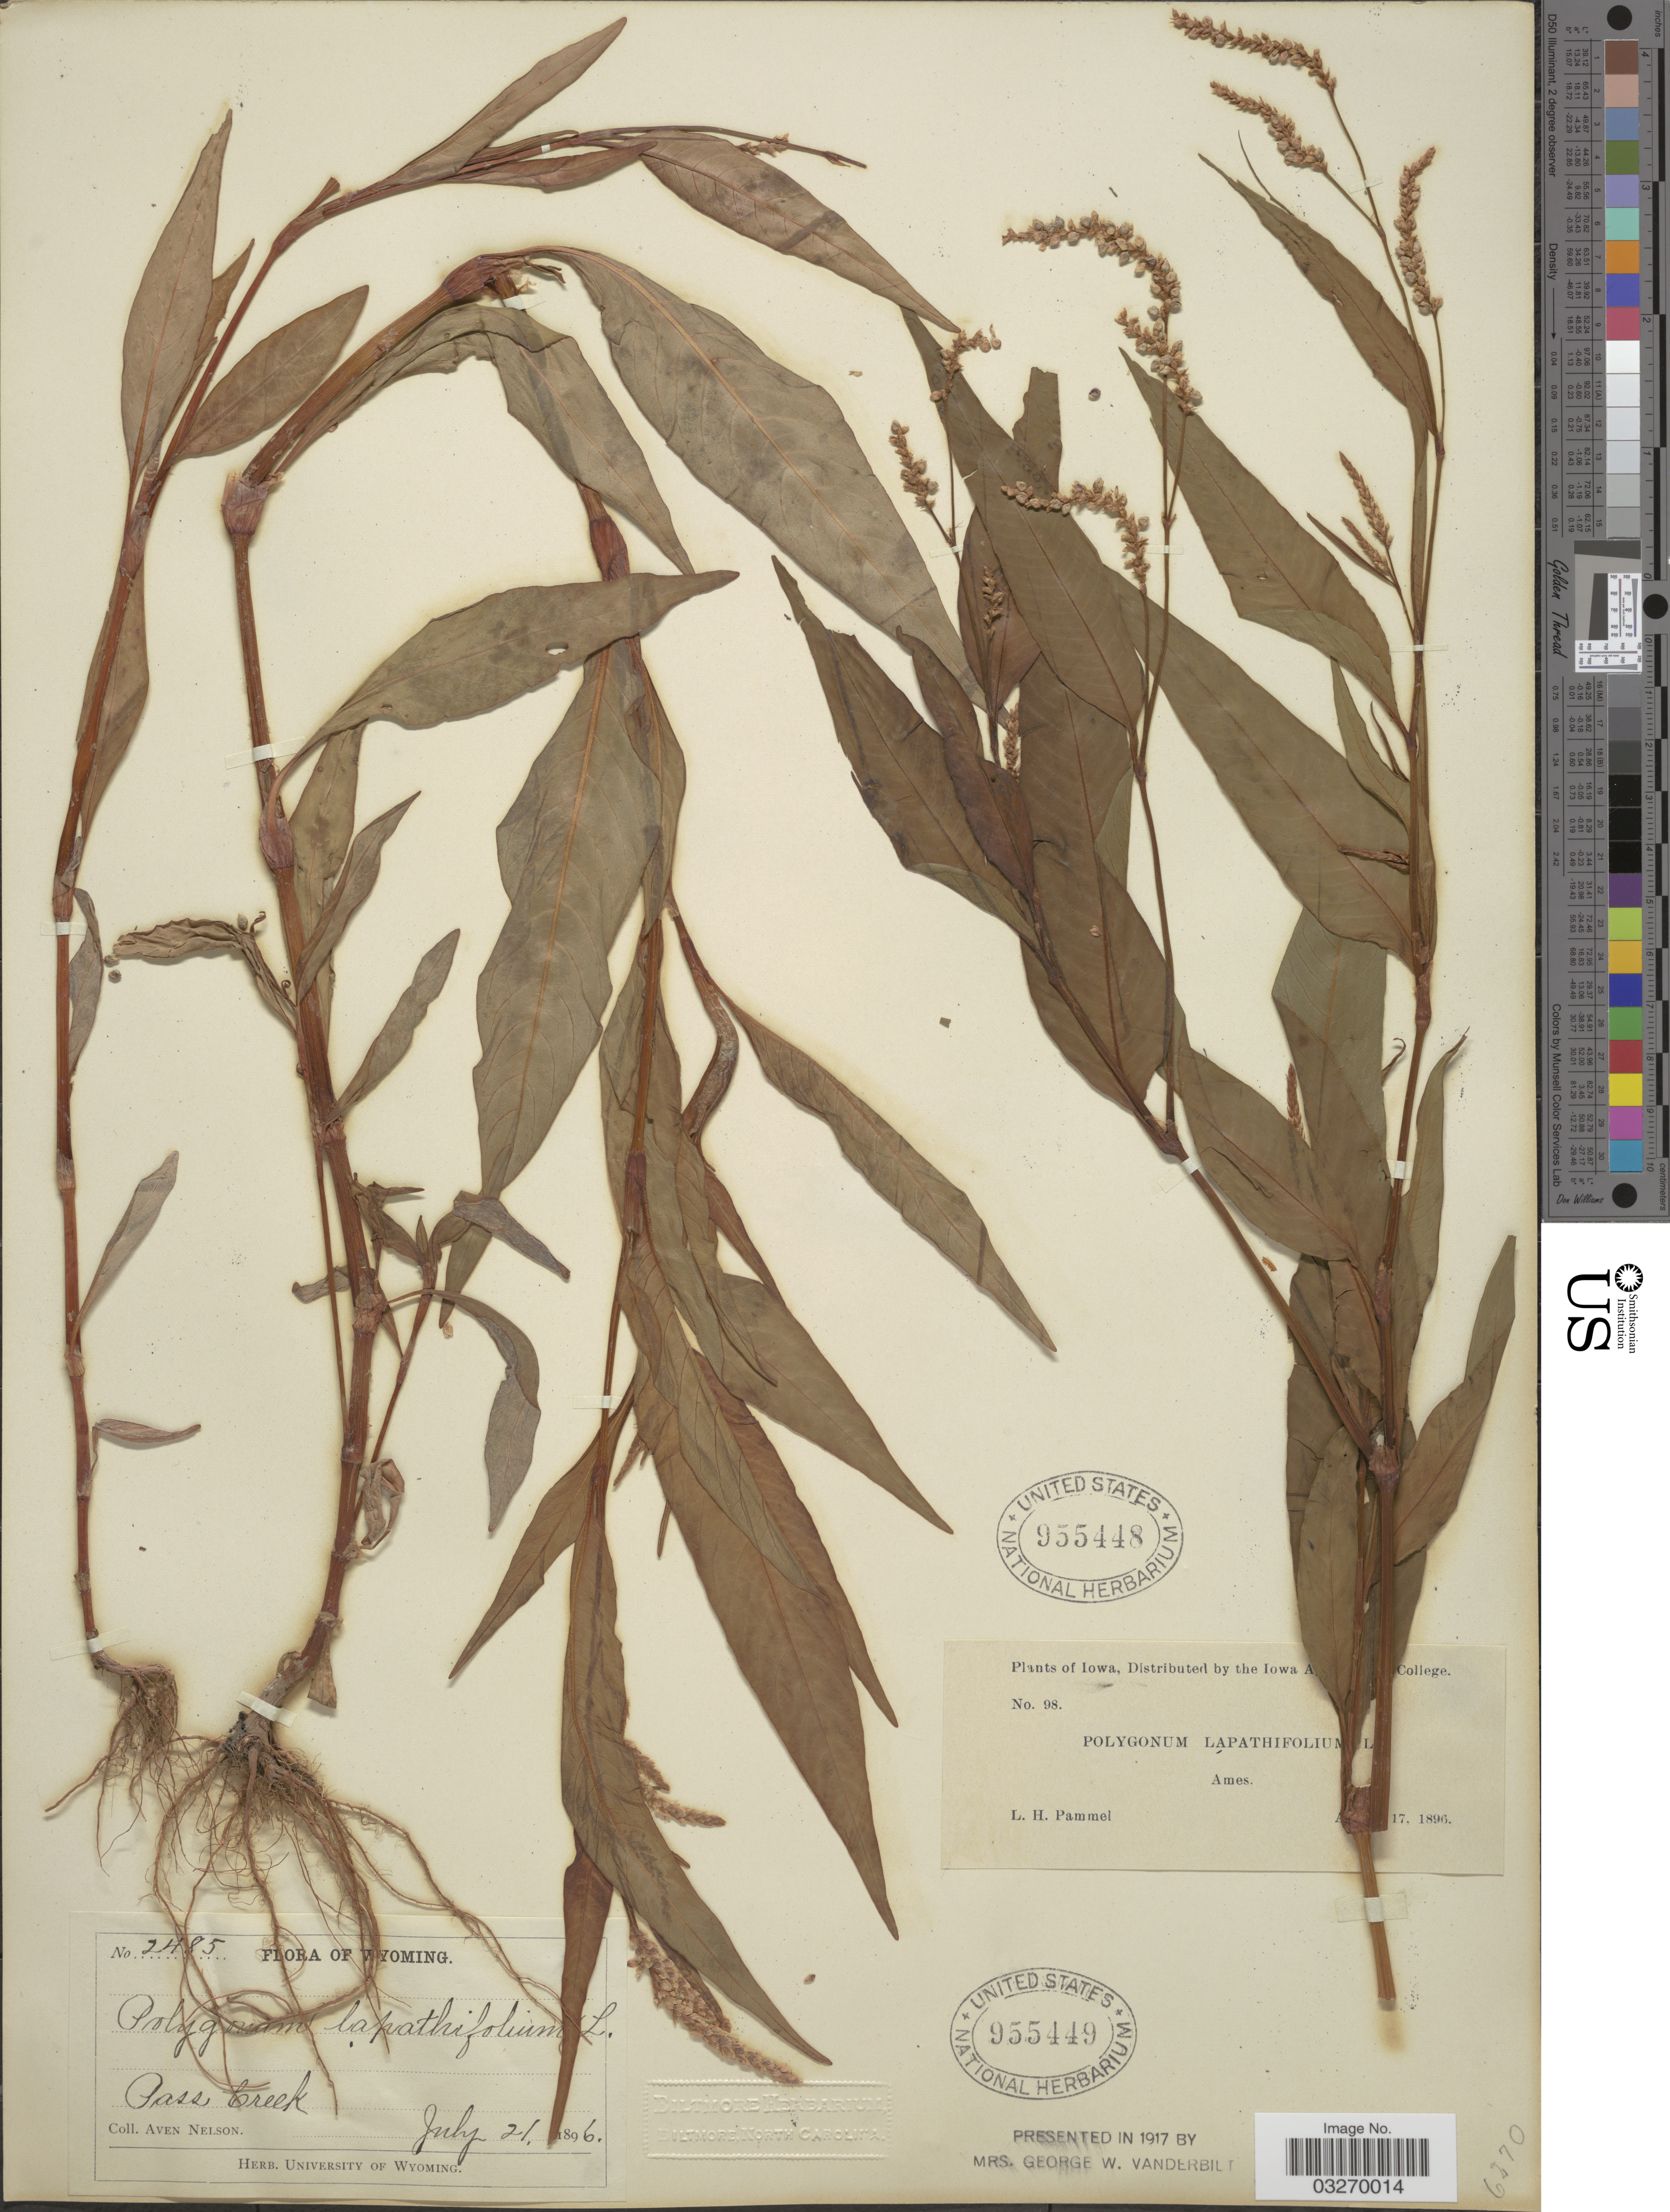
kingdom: Plantae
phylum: Tracheophyta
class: Magnoliopsida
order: Caryophyllales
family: Polygonaceae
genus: Polygonum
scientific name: Polygonum lapathifolium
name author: L.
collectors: A. Nelson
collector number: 2485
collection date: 1896-07-21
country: United States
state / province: Wyoming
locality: Pass Creek.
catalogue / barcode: US 955449-2